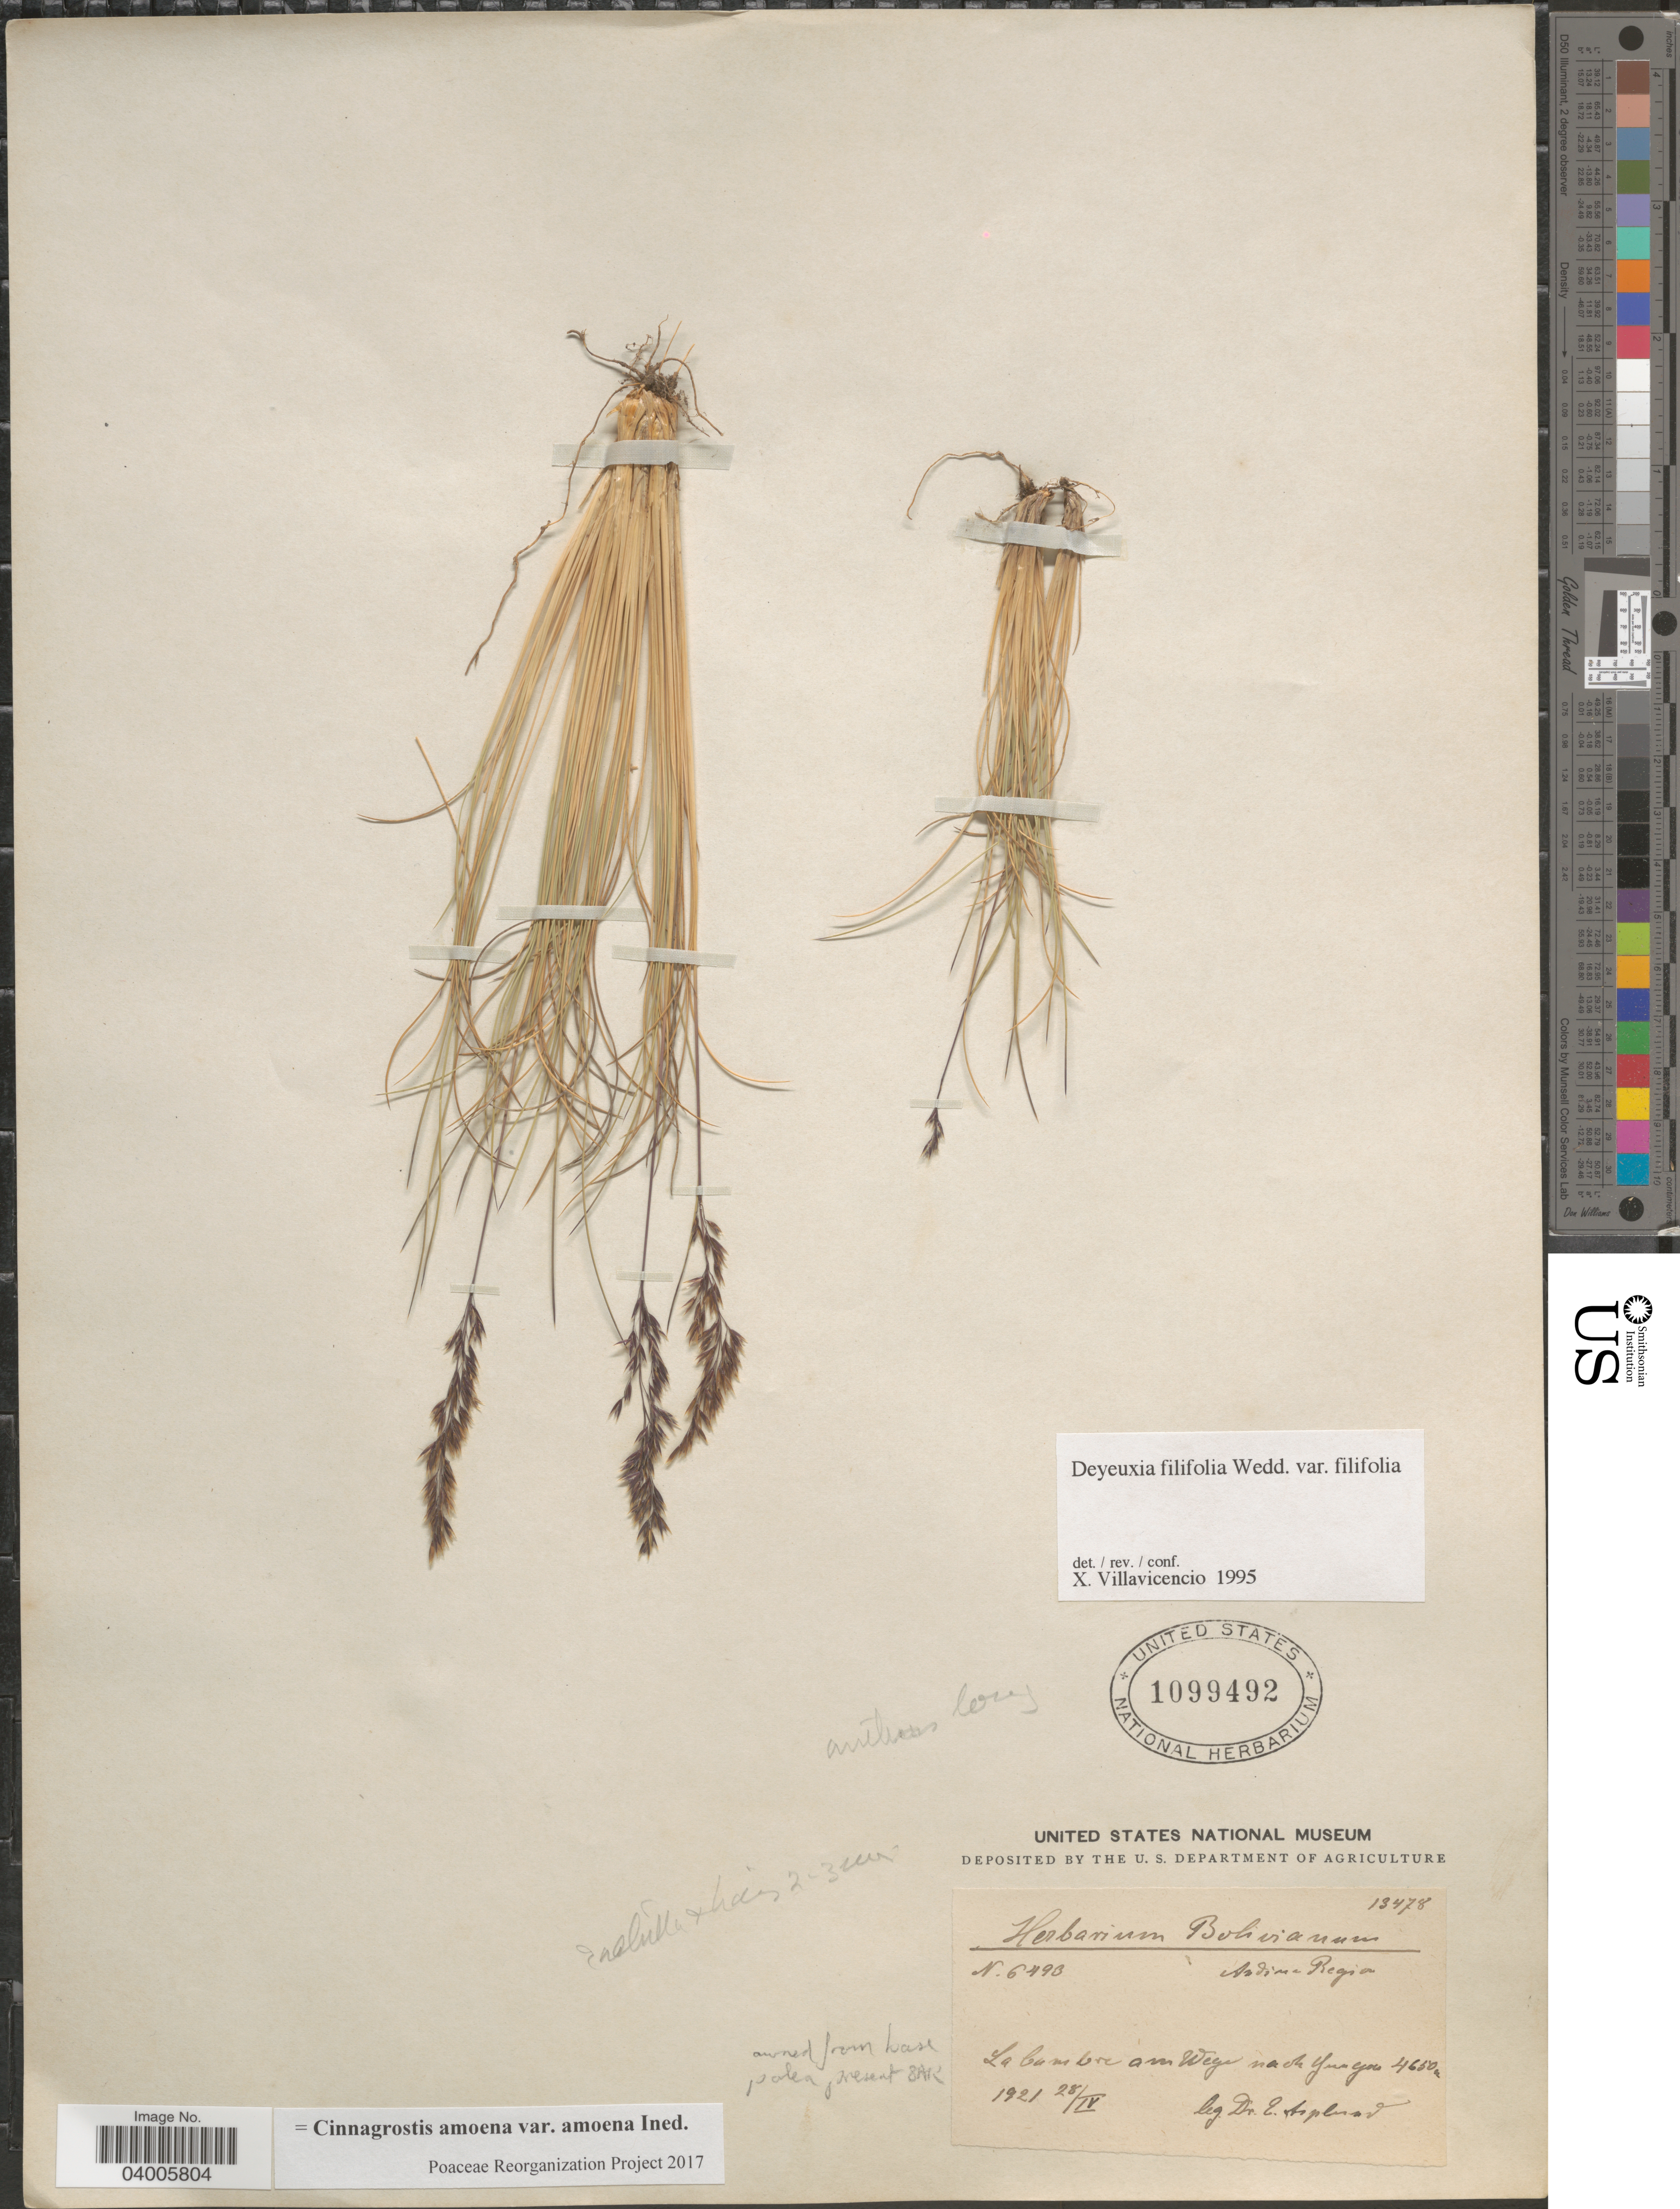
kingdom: Plantae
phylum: Tracheophyta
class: Liliopsida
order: Poales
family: Poaceae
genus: Cinnagrostis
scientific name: Cinnagrostis filifolia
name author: (Wedd.) P.M. Peterson et al.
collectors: E. Asplund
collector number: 6493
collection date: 1921-04-28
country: Bolivia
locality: Andine Region. La Cumbre am Wege nach Yungas.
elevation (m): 4650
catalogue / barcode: US 1099492